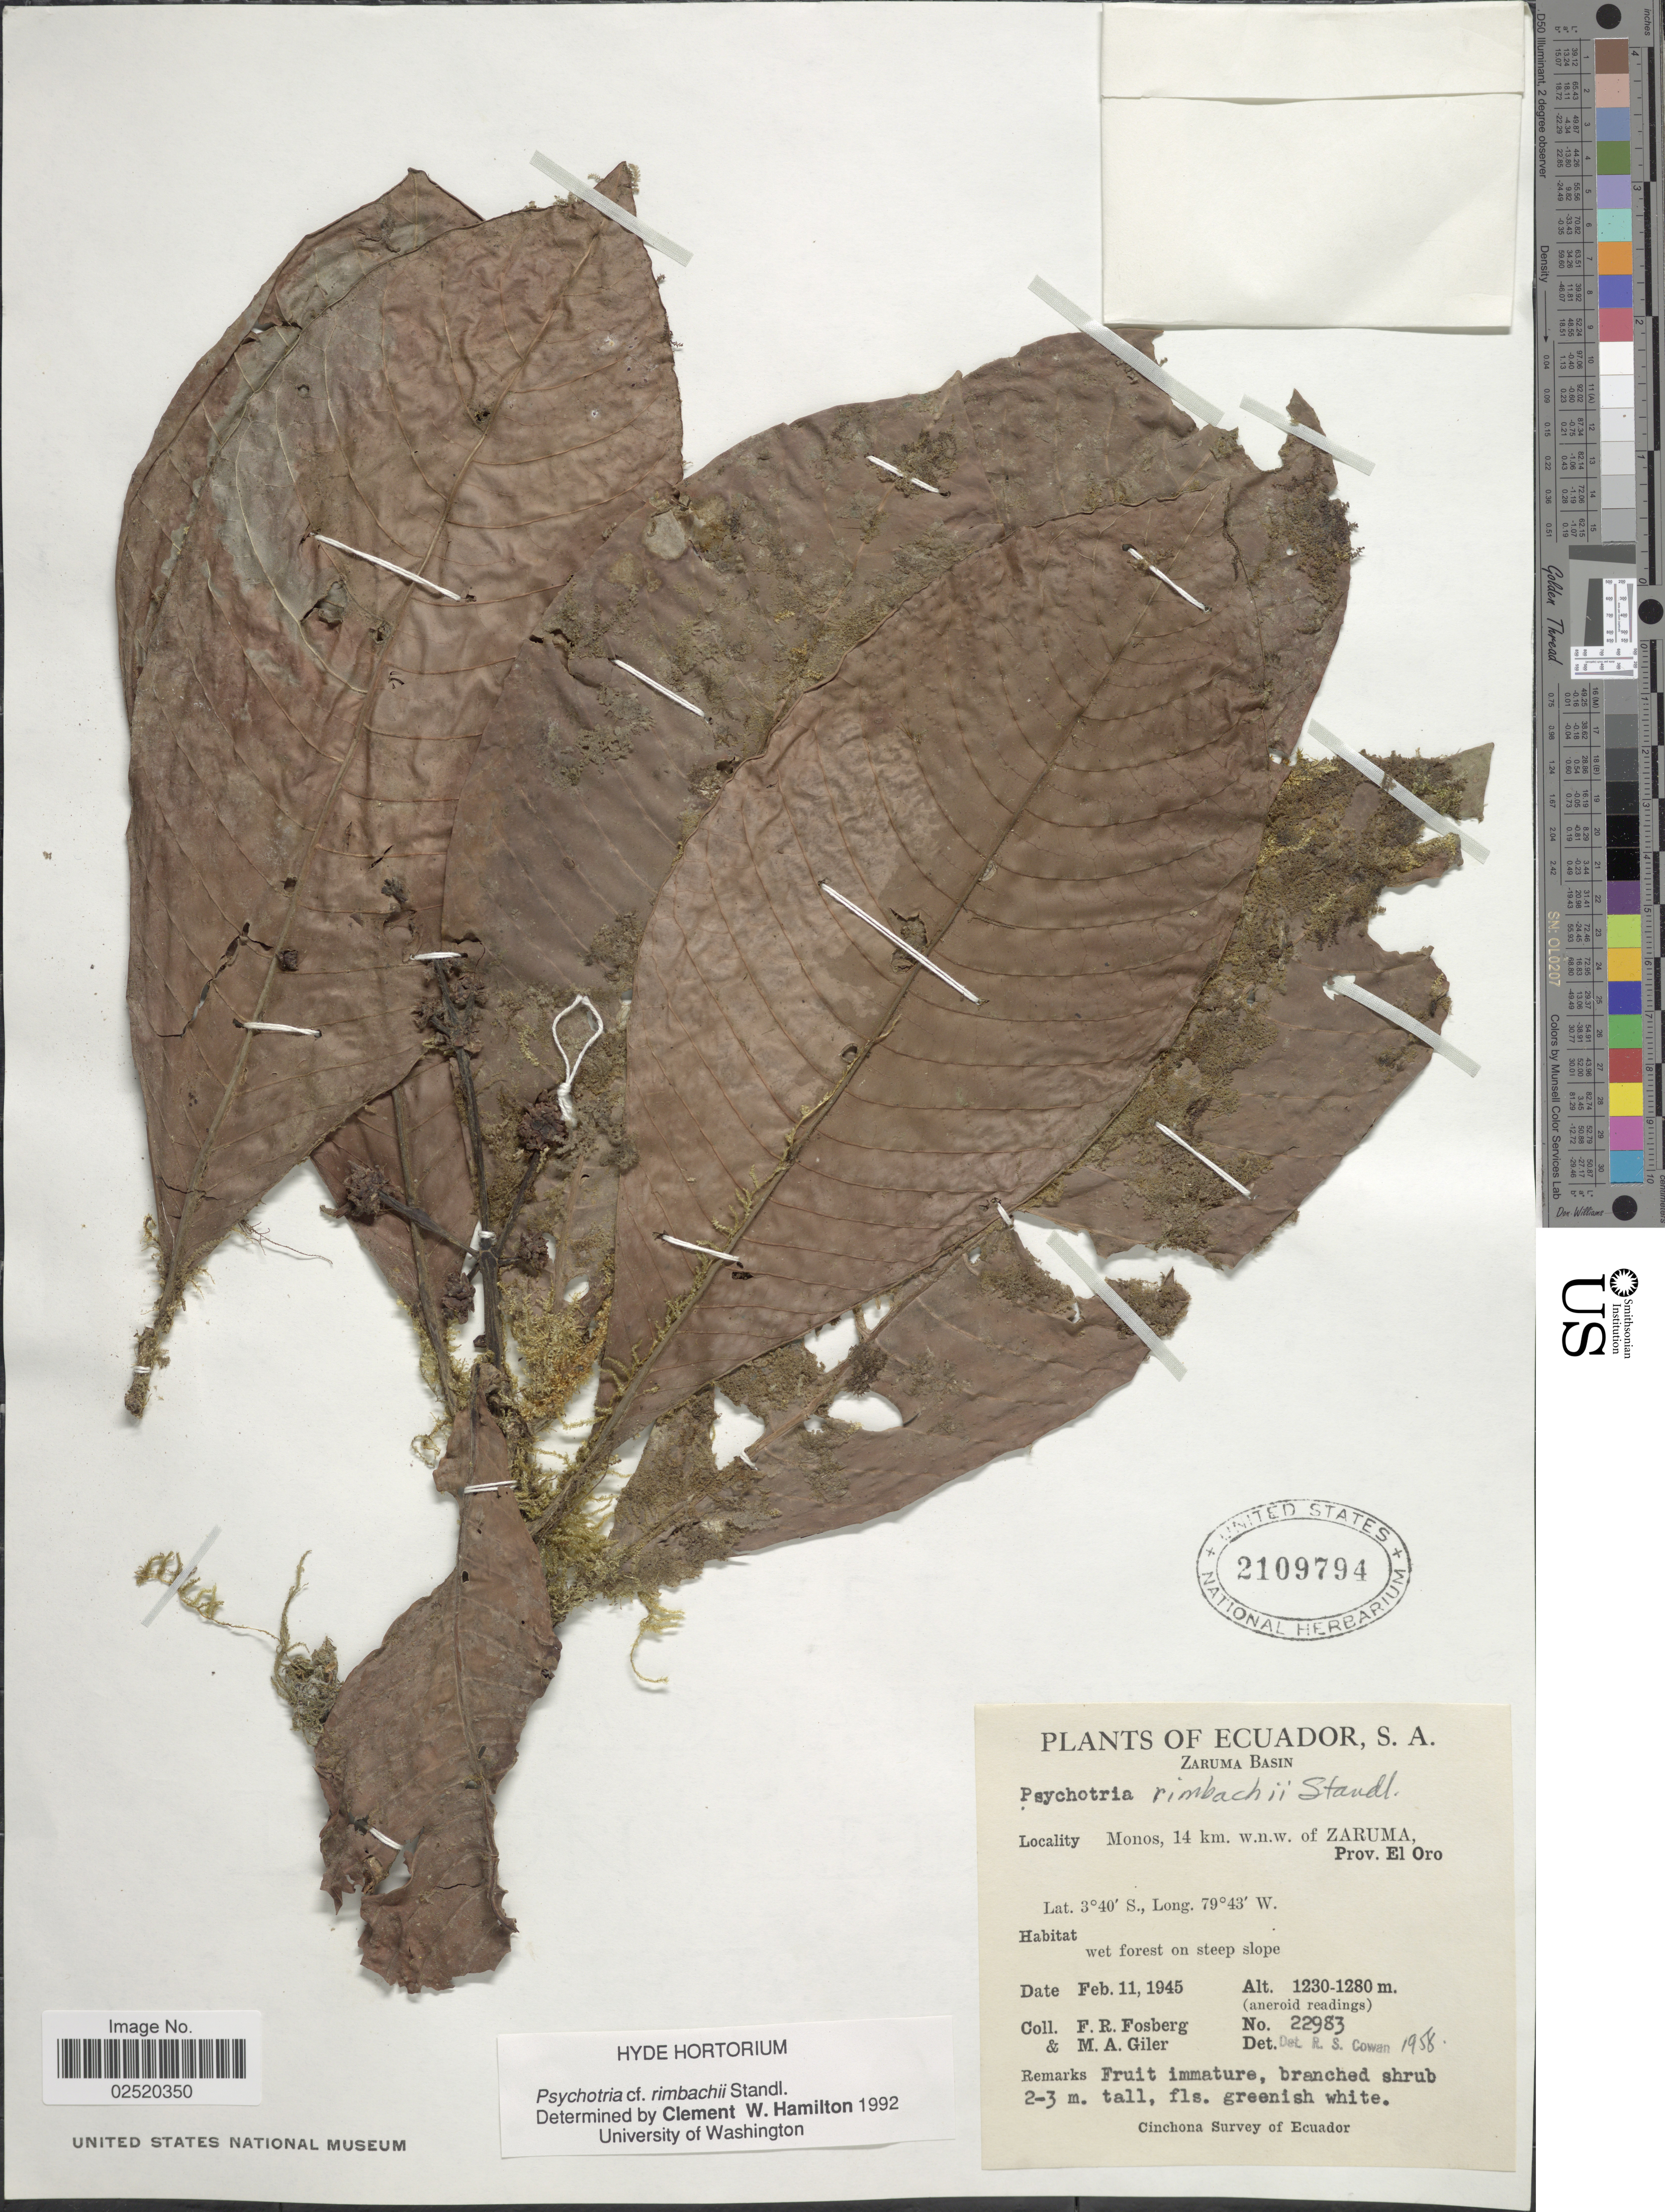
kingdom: Plantae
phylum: Tracheophyta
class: Magnoliopsida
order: Gentianales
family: Rubiaceae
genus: Psychotria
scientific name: Psychotria rimbachii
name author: Standl.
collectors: F. R. Fosberg & M. Giler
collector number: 22983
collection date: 1945-02-11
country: Ecuador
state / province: El Oro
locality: Zaruma Basin, Monos, 14 km. w.n.w. of Zaruma, Prov. El Oro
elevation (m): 1230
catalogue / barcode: US 2109794